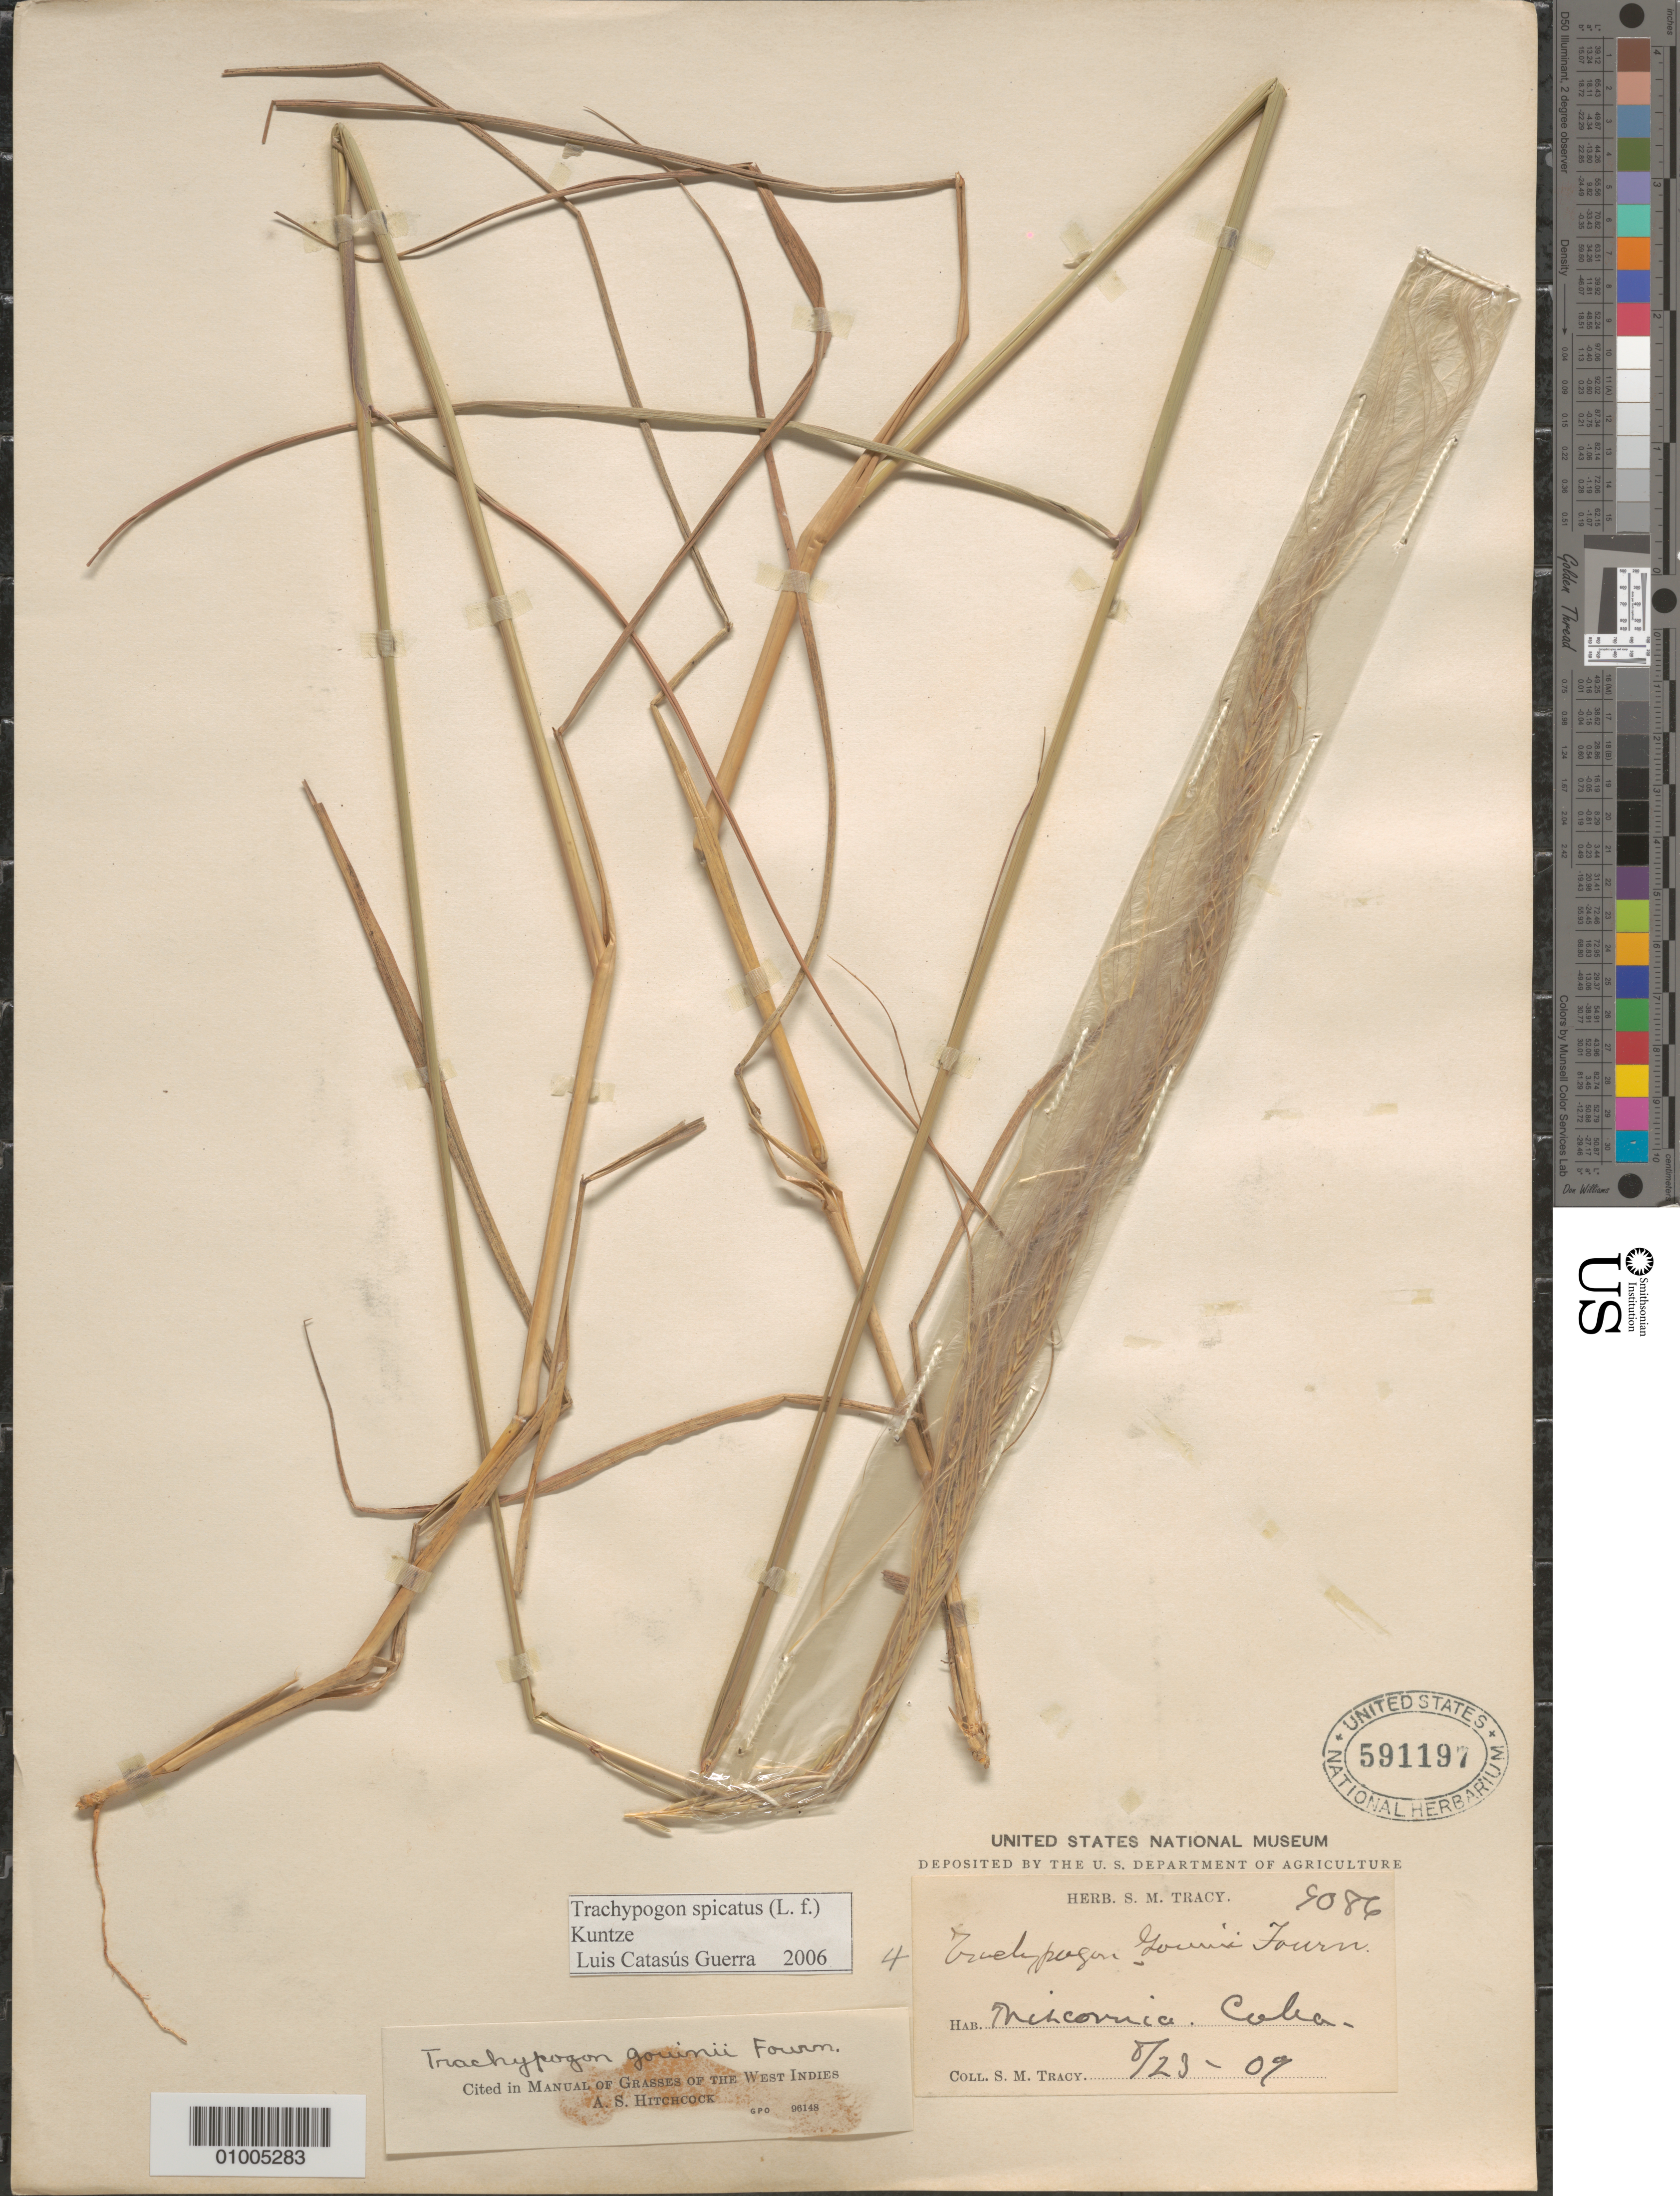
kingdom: Plantae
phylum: Tracheophyta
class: Liliopsida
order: Poales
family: Poaceae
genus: Trachypogon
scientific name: Trachypogon spicatus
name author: (L. f.) Kuntze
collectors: S. M. Tracy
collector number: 9086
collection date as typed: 23 Aug 1909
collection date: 1909-08-23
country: Cuba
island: Cuba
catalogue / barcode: US 591197